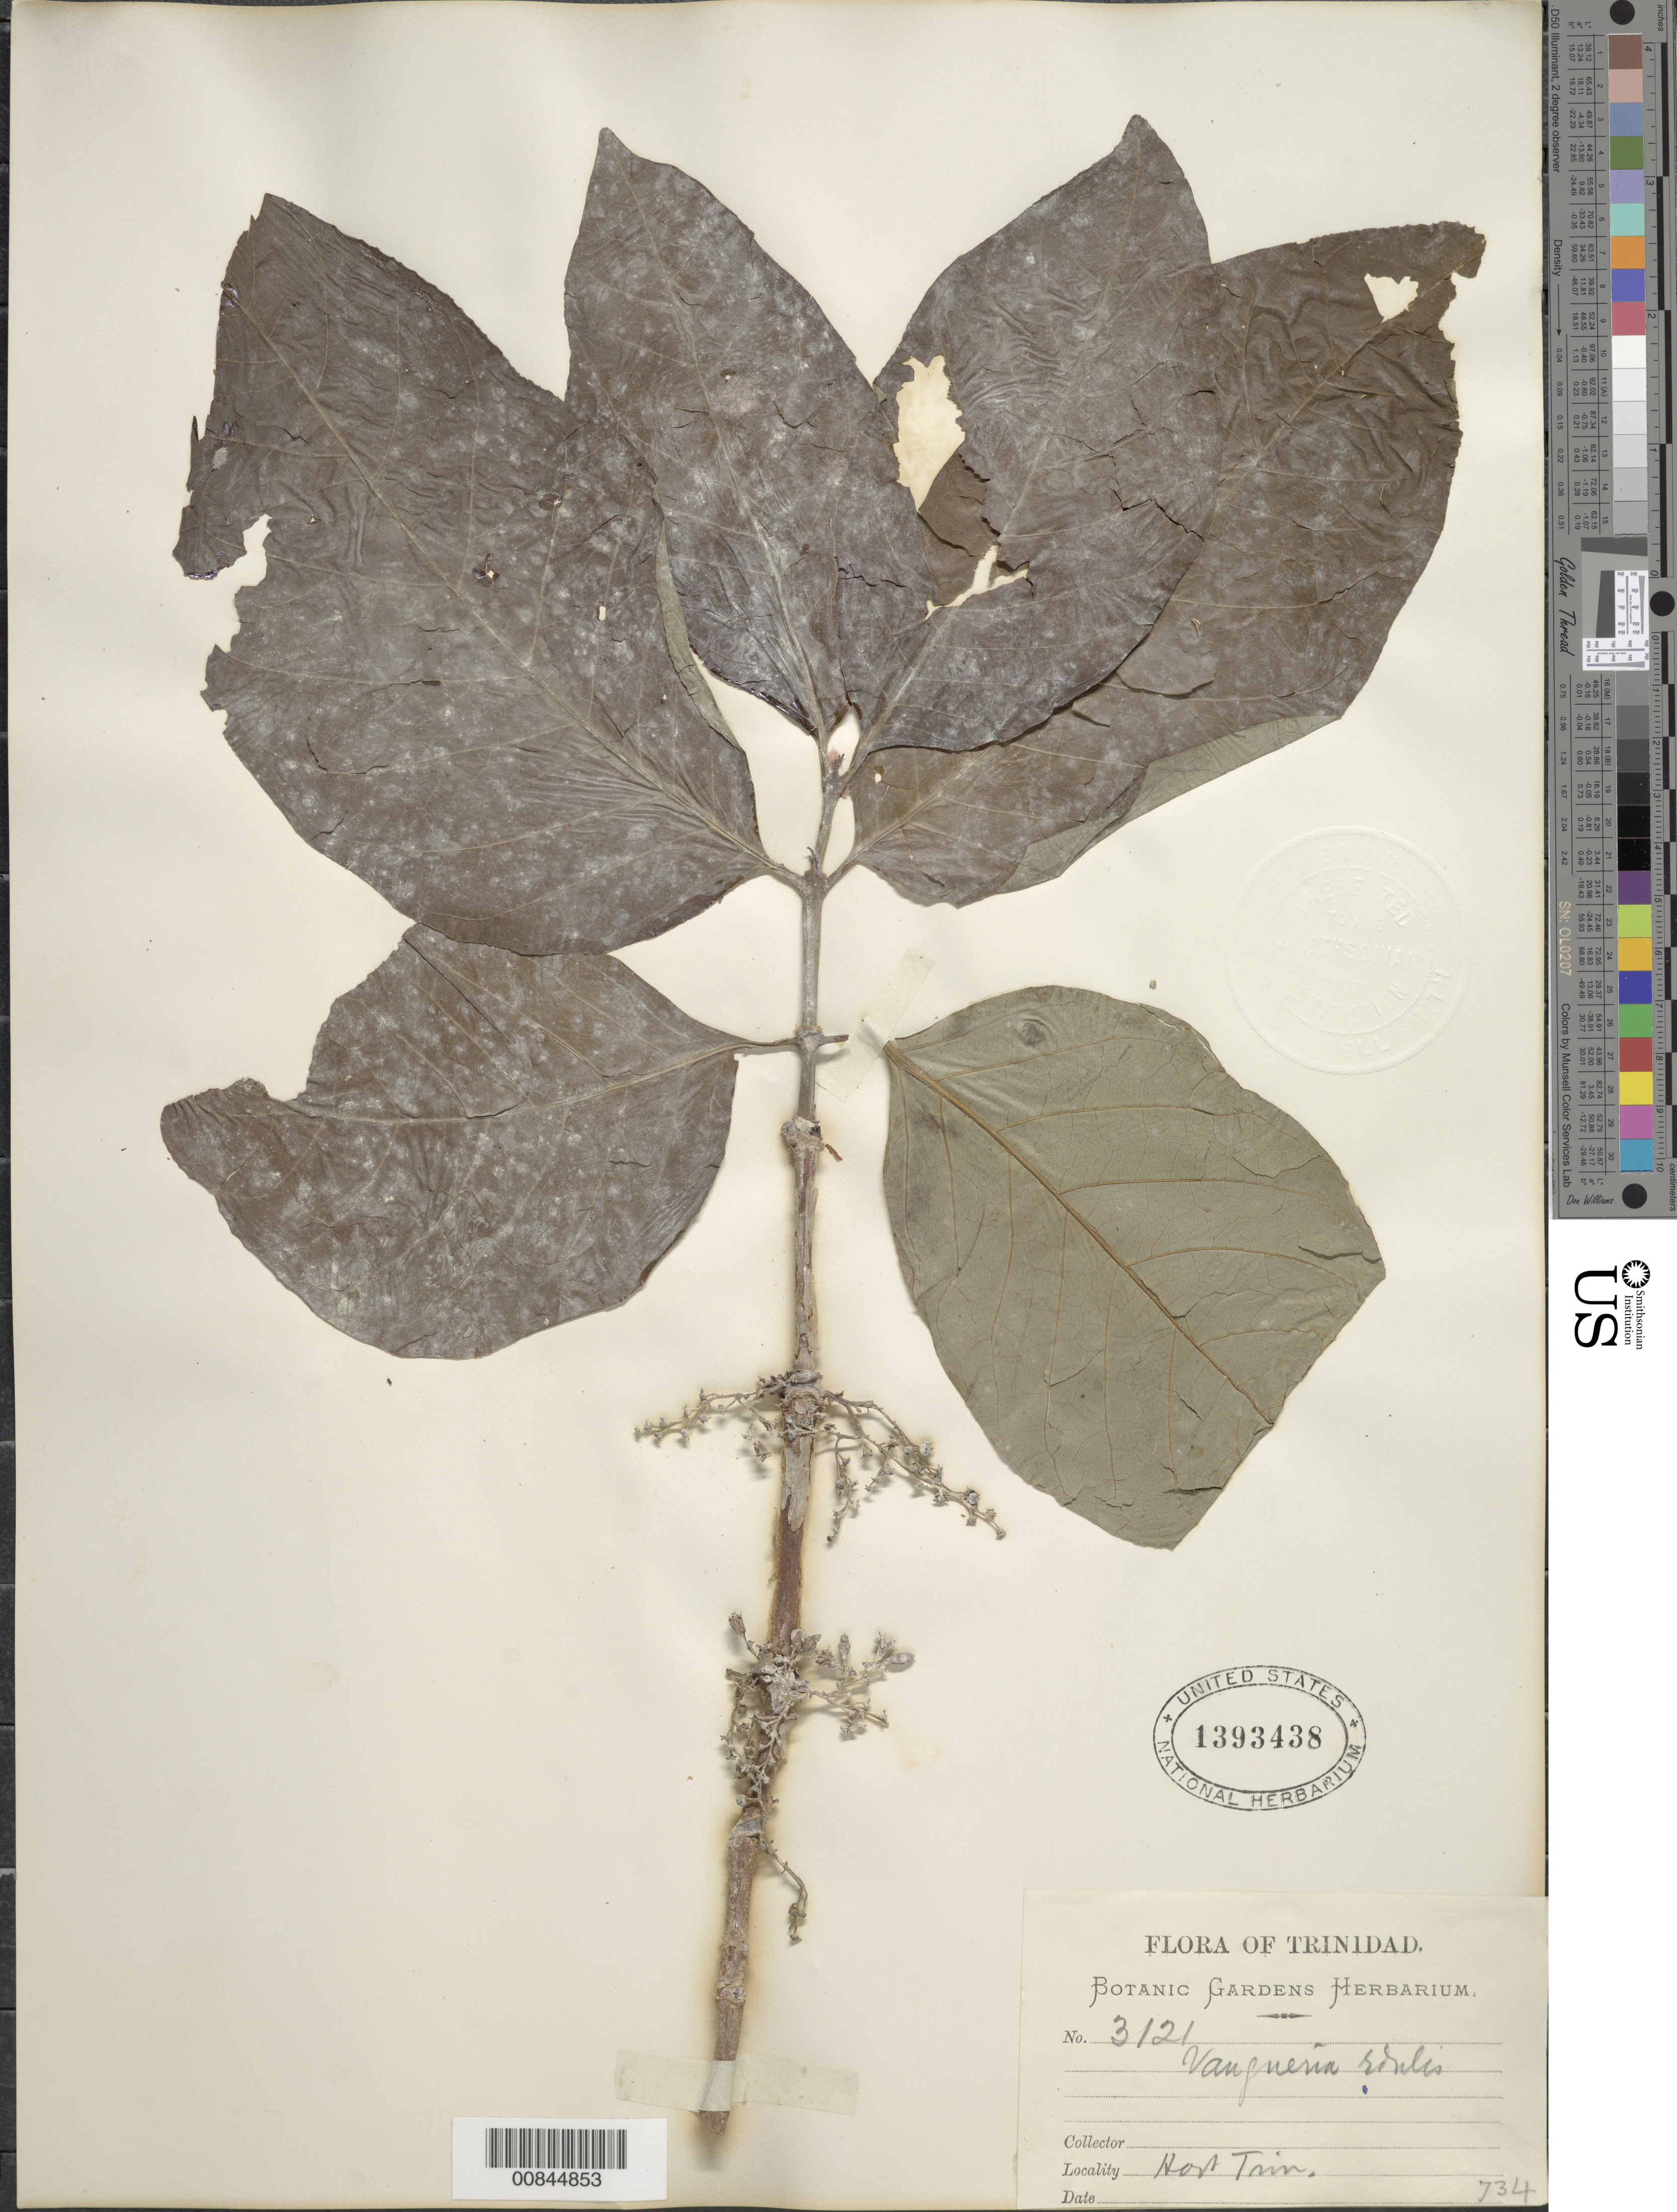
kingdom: Plantae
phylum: Tracheophyta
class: Magnoliopsida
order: Gentianales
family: Rubiaceae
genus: Vangueria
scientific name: Vangueria madagascariensis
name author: J.F. Gmel.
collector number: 3121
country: Trinidad and Tobago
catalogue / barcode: US 1393438